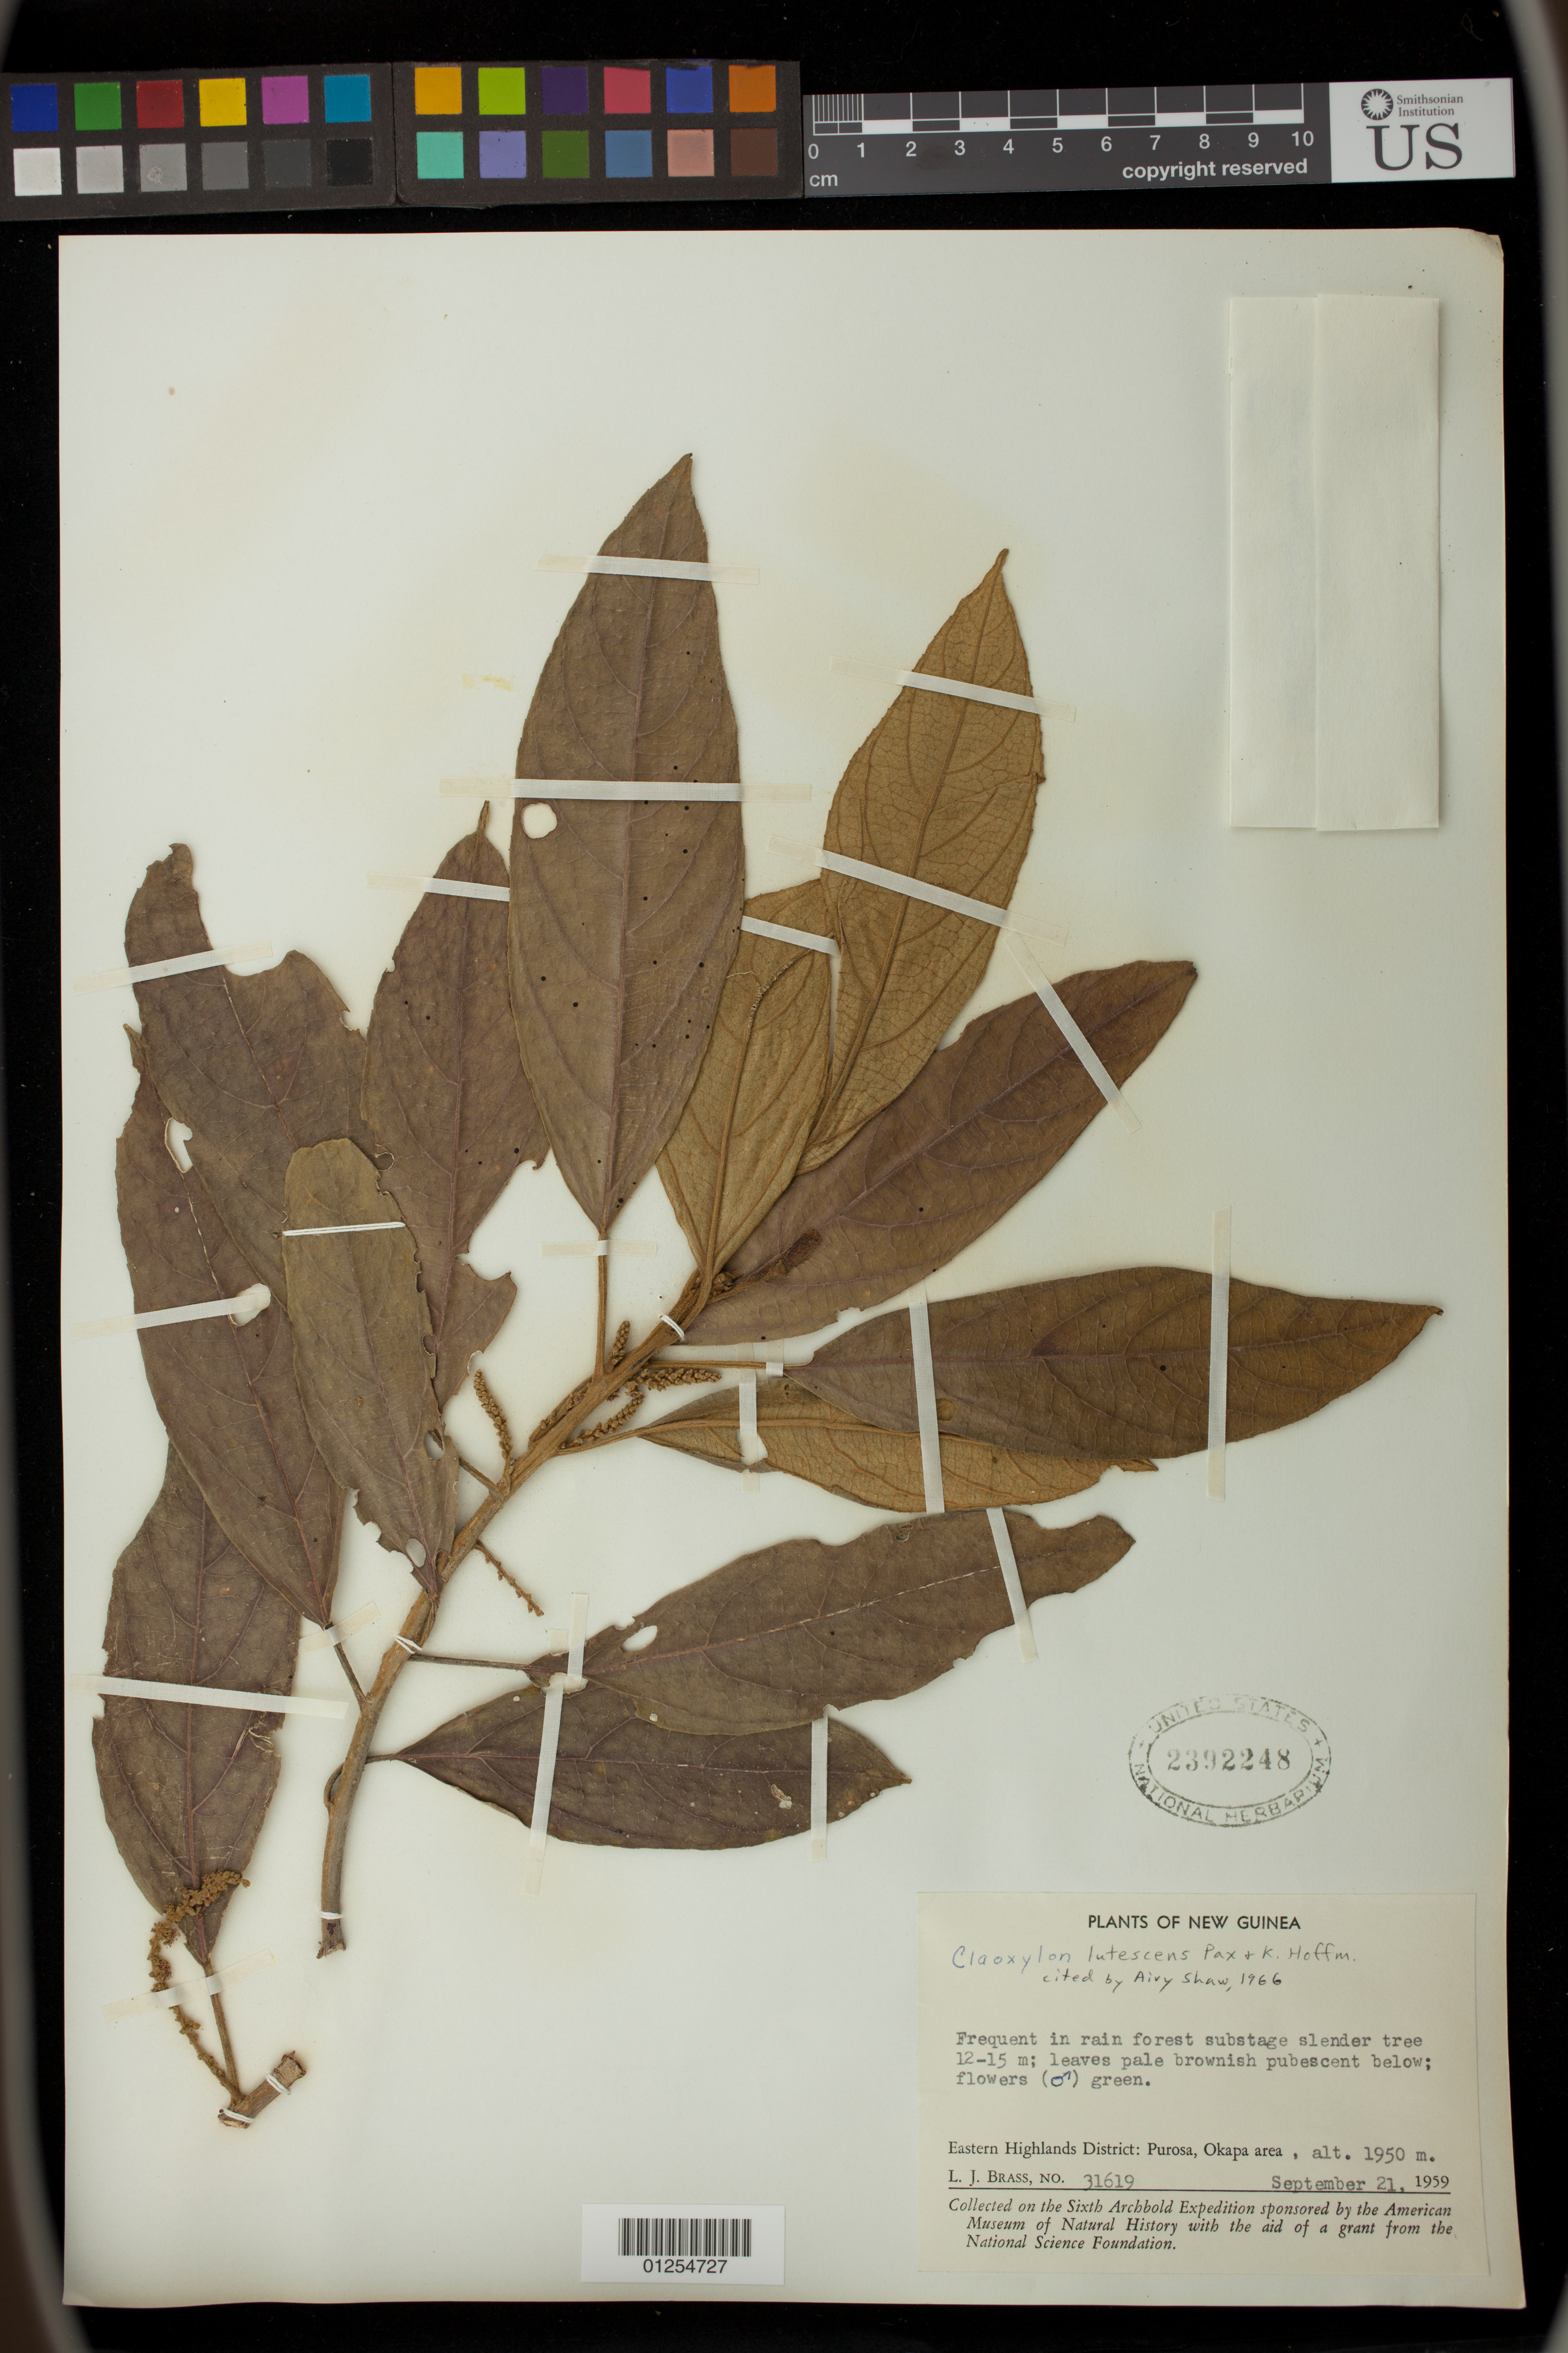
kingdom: Plantae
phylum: Tracheophyta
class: Magnoliopsida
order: Malpighiales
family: Euphorbiaceae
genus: Claoxylon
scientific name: Claoxylon lutescens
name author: Pax & K. Hoffm.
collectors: L. J. Brass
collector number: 31619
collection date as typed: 21 Sep 1959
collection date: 1959-09-21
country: Papua New Guinea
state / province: Eastern Highlands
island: New Guinea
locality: Purosa, Okapa area.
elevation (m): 1950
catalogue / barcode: US 2392248